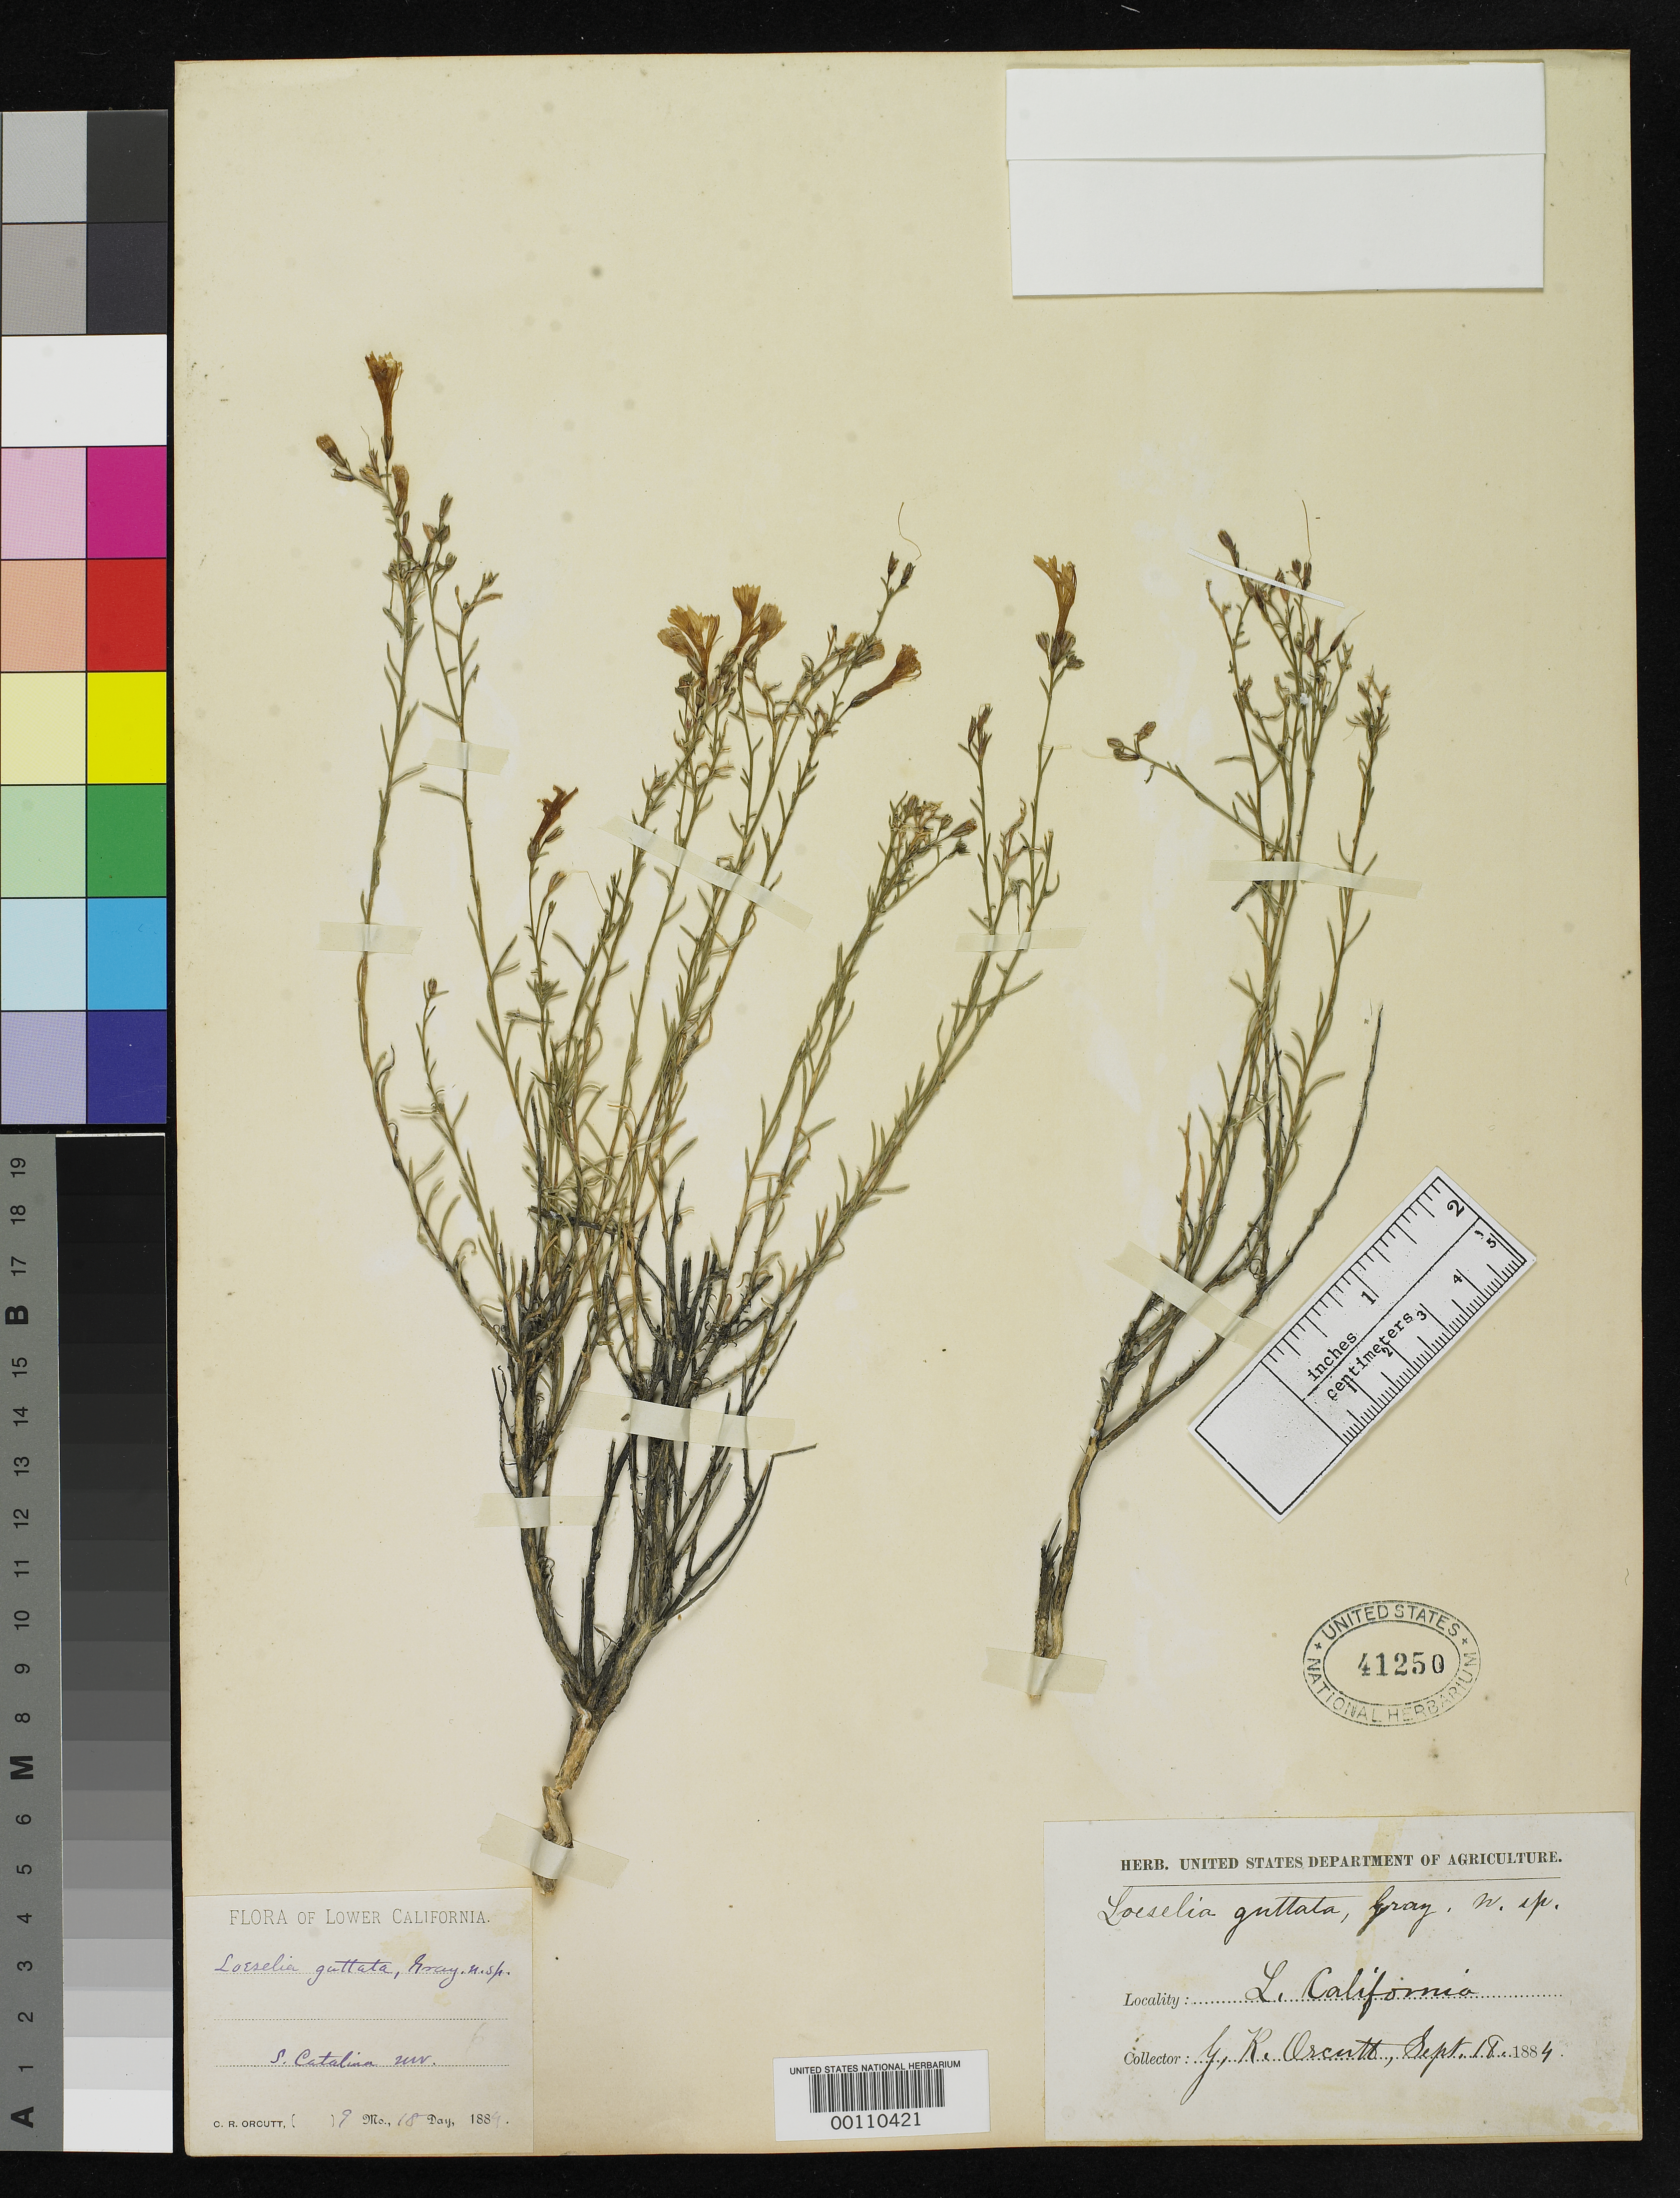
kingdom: Plantae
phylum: Tracheophyta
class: Magnoliopsida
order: Ericales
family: Polemoniaceae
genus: Loeselia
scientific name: Loeselia guttata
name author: A. Gray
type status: Type Collection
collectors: C. R. Orcutt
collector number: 1225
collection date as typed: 18 Sep 1884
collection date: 1884-09-18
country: Mexico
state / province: Baja California Norte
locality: Near Hanson's Ranch.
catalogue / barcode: US 41250